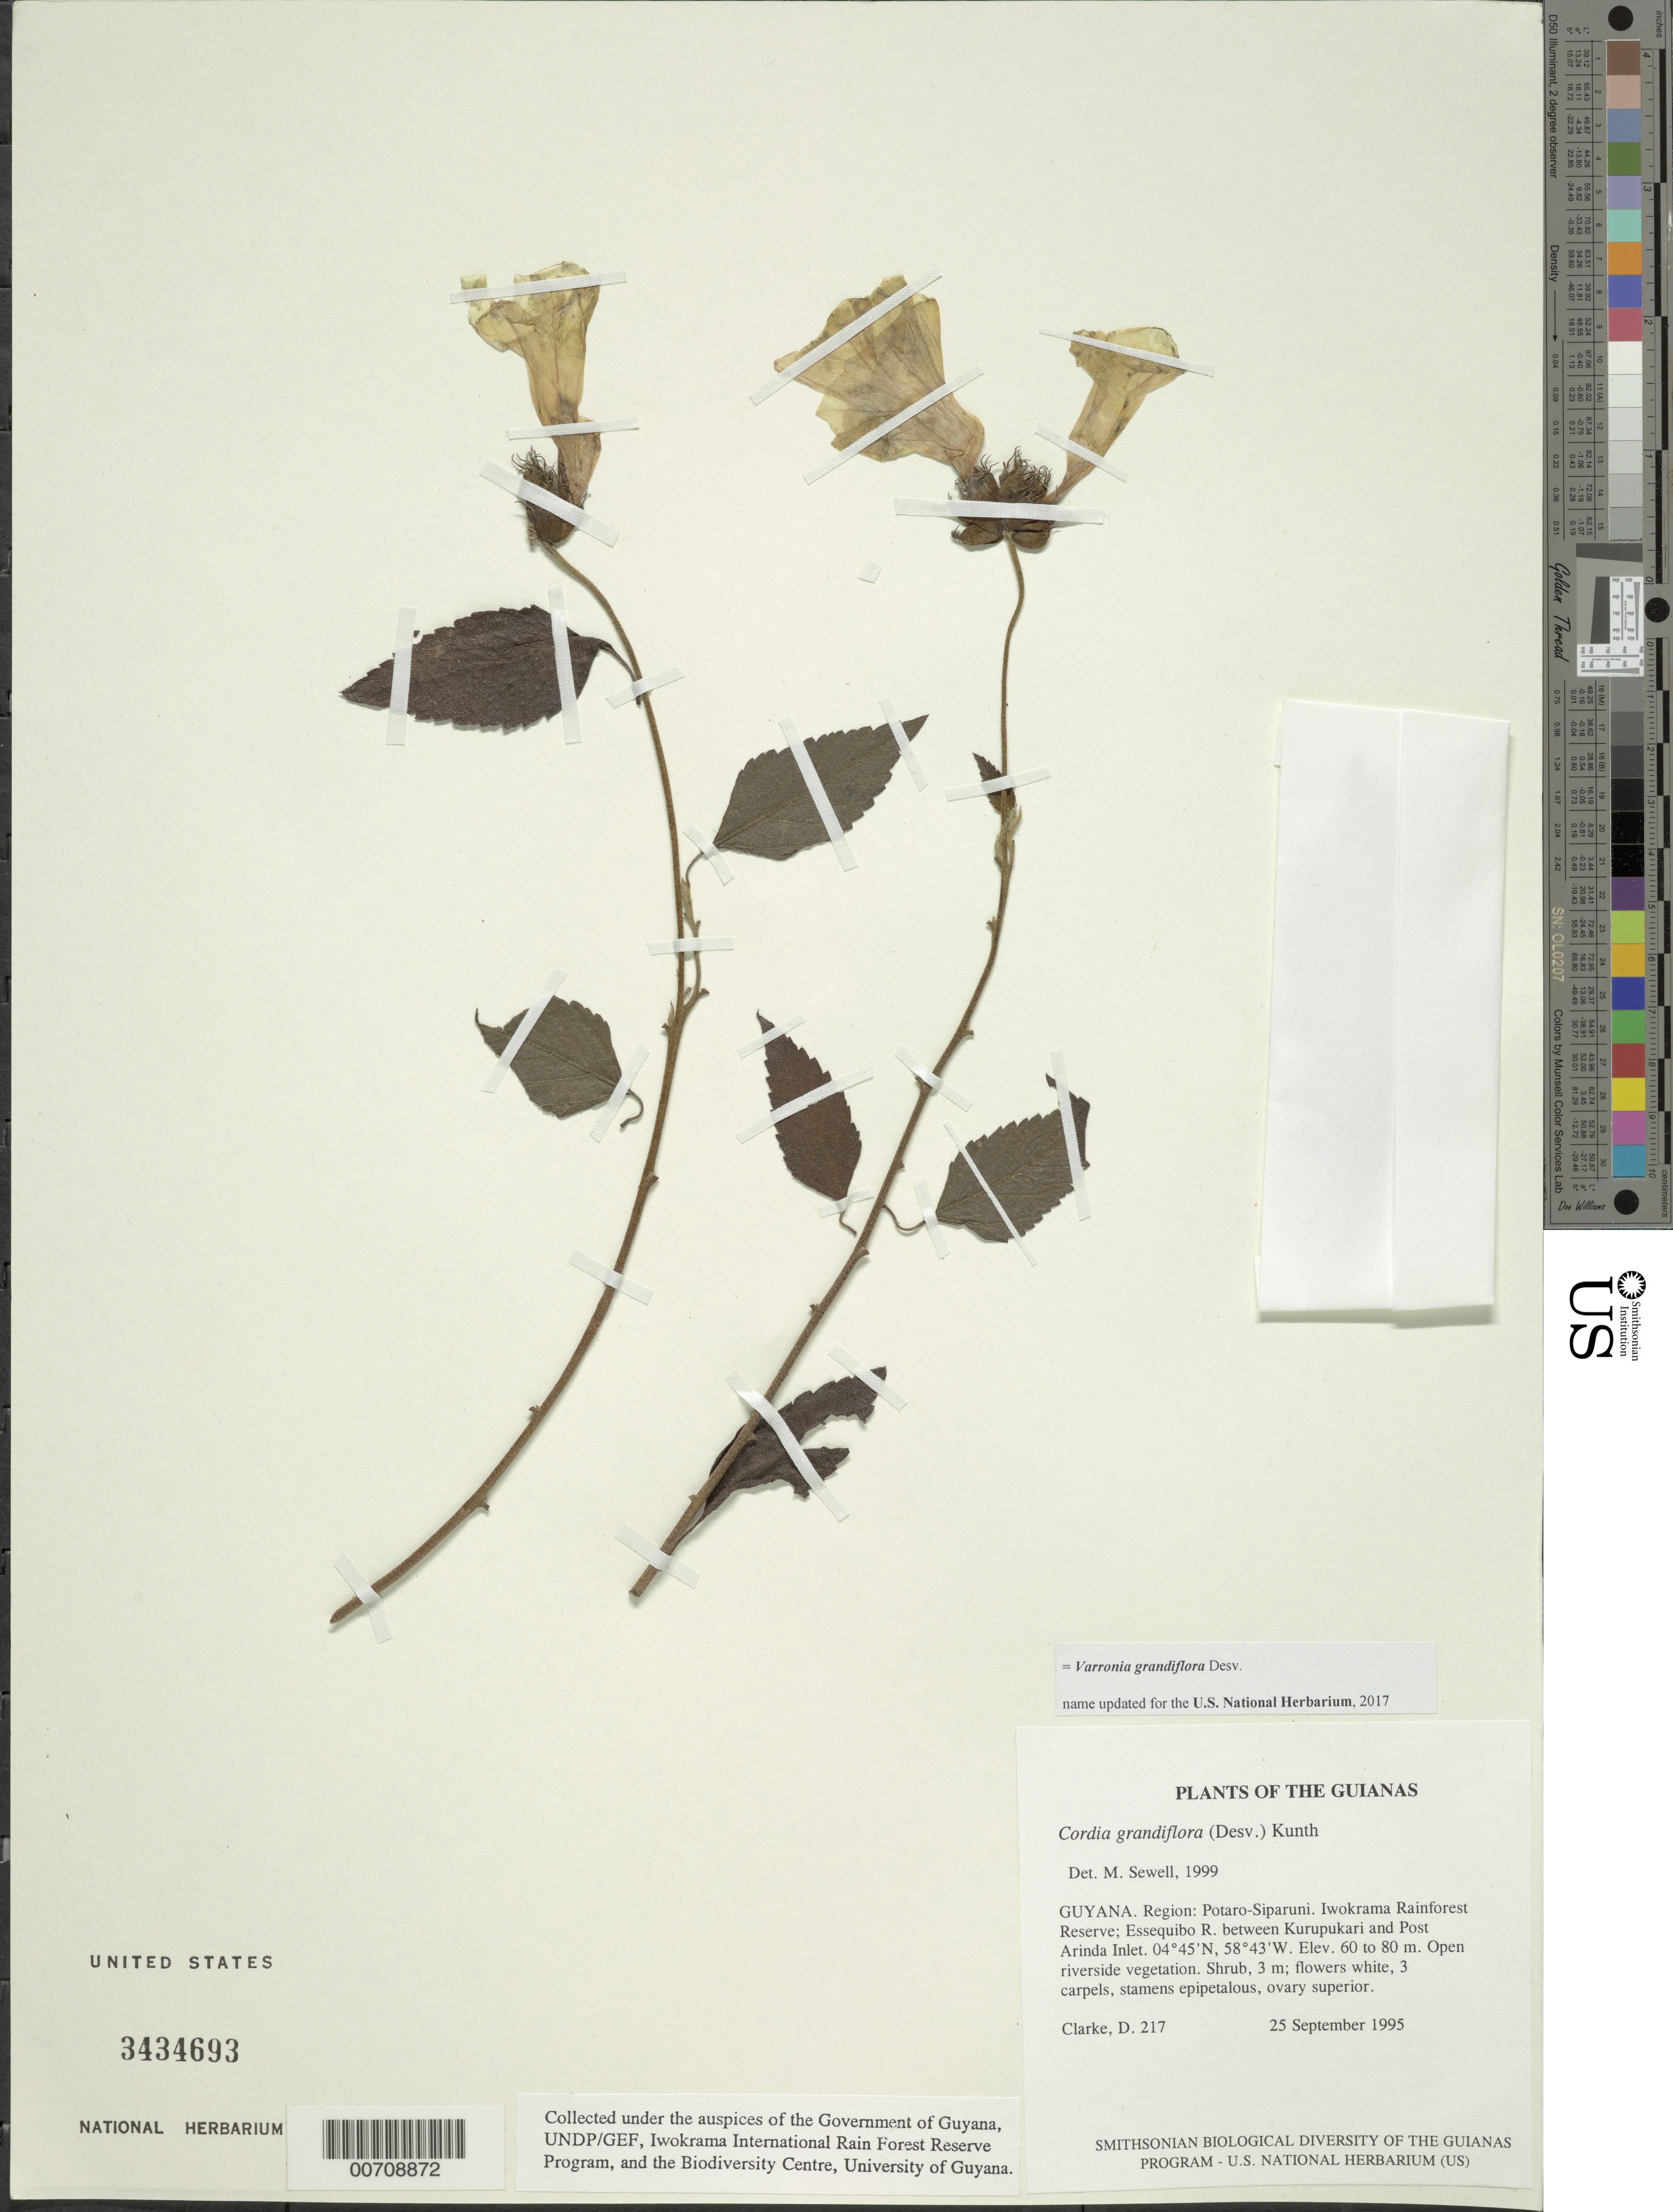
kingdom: Plantae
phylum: Tracheophyta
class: Magnoliopsida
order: Boraginales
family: Cordiaceae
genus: Cordia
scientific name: Cordia grandiflora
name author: (Desv.) Kunth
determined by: Sewell, M.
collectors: H. D. Clarke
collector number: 217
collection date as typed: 25 September 1995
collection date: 1995-09-25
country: Guyana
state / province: Potaro-Siparuni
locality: Iwokrama Rainforest Reserve; Essequibo R. between Kurupukari and Post Arinda Inlet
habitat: Open riverside vegetation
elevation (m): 60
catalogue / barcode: US 3434693